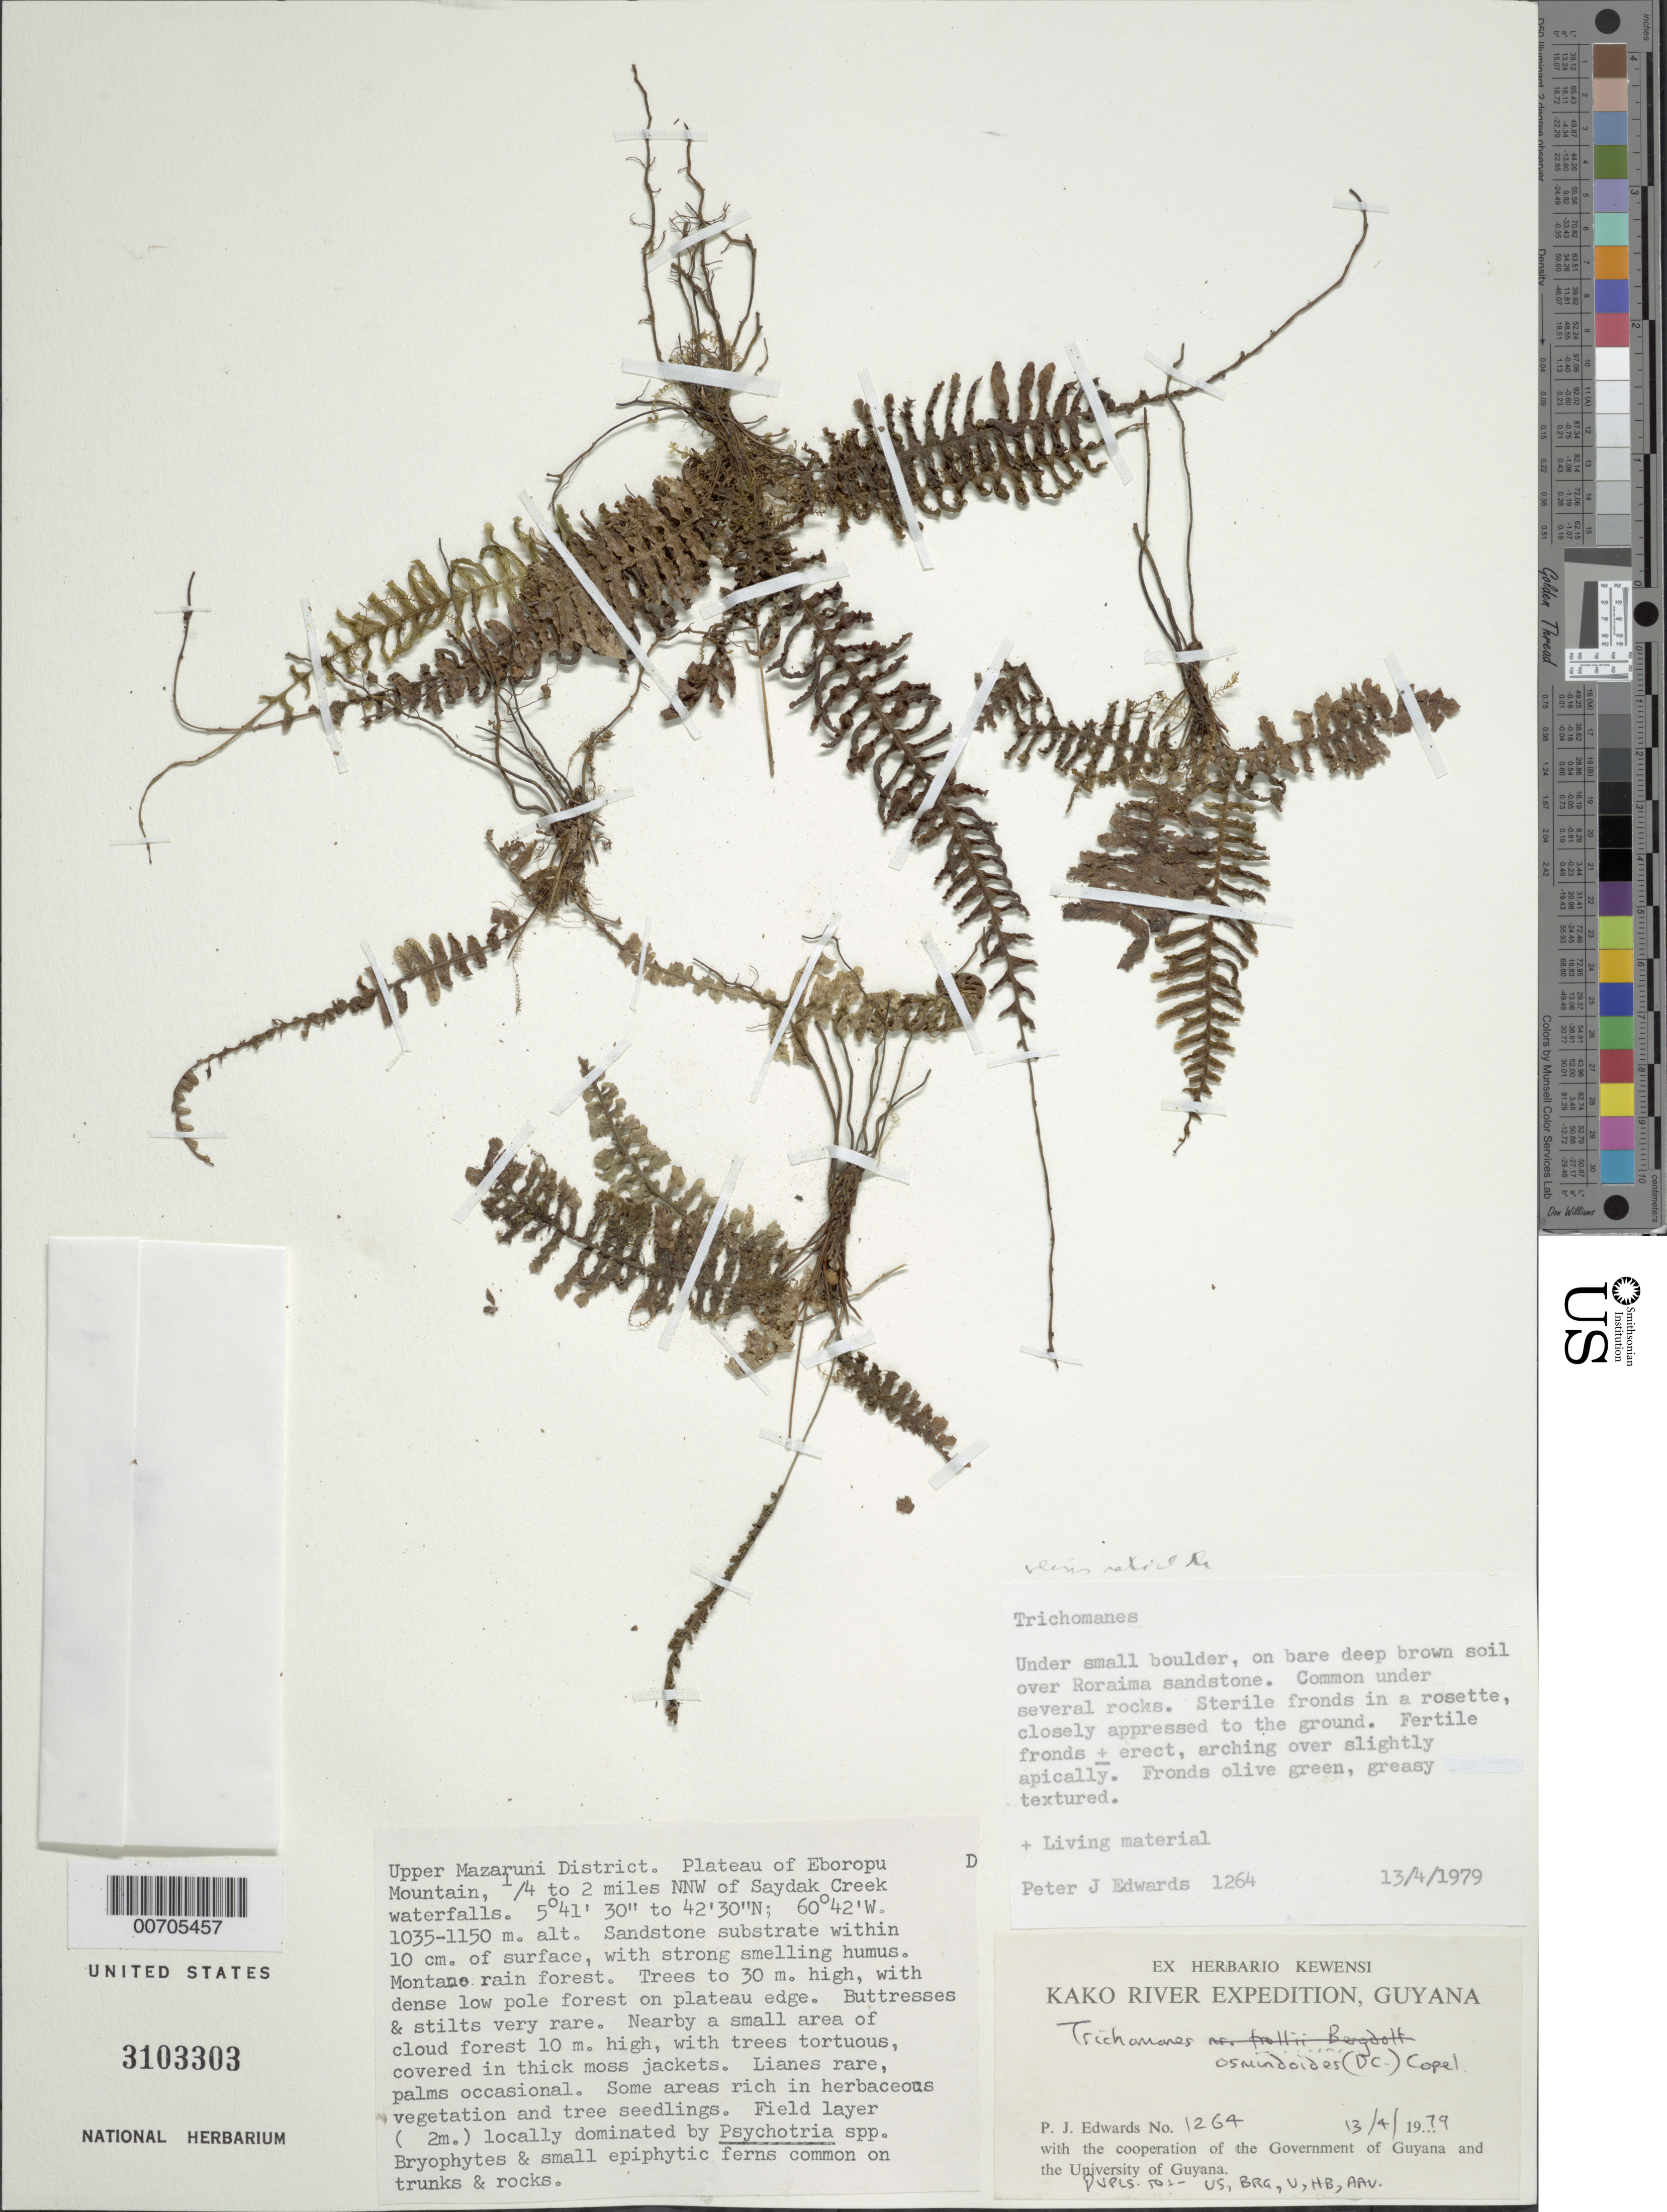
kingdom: Plantae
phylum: Tracheophyta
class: Polypodiopsida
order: Hymenophyllales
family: Hymenophyllaceae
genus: Trichomanes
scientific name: Trichomanes trollii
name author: Bergdolt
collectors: J. Warrington, K. Burras, J. Woodhams & P. Edwards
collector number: KER 1264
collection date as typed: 13-Apr-79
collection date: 1979-04-13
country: Guyana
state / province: Cuyuni-Mazaruni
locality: Eboropu Mt. plateau, 0.25-2 miles NNW of Saydak Creek waterfalls, Upper Mazaruni Dist.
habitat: Under small boulder on bare deep brown soil over Roraima sandstone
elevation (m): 1035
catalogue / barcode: US 3103303